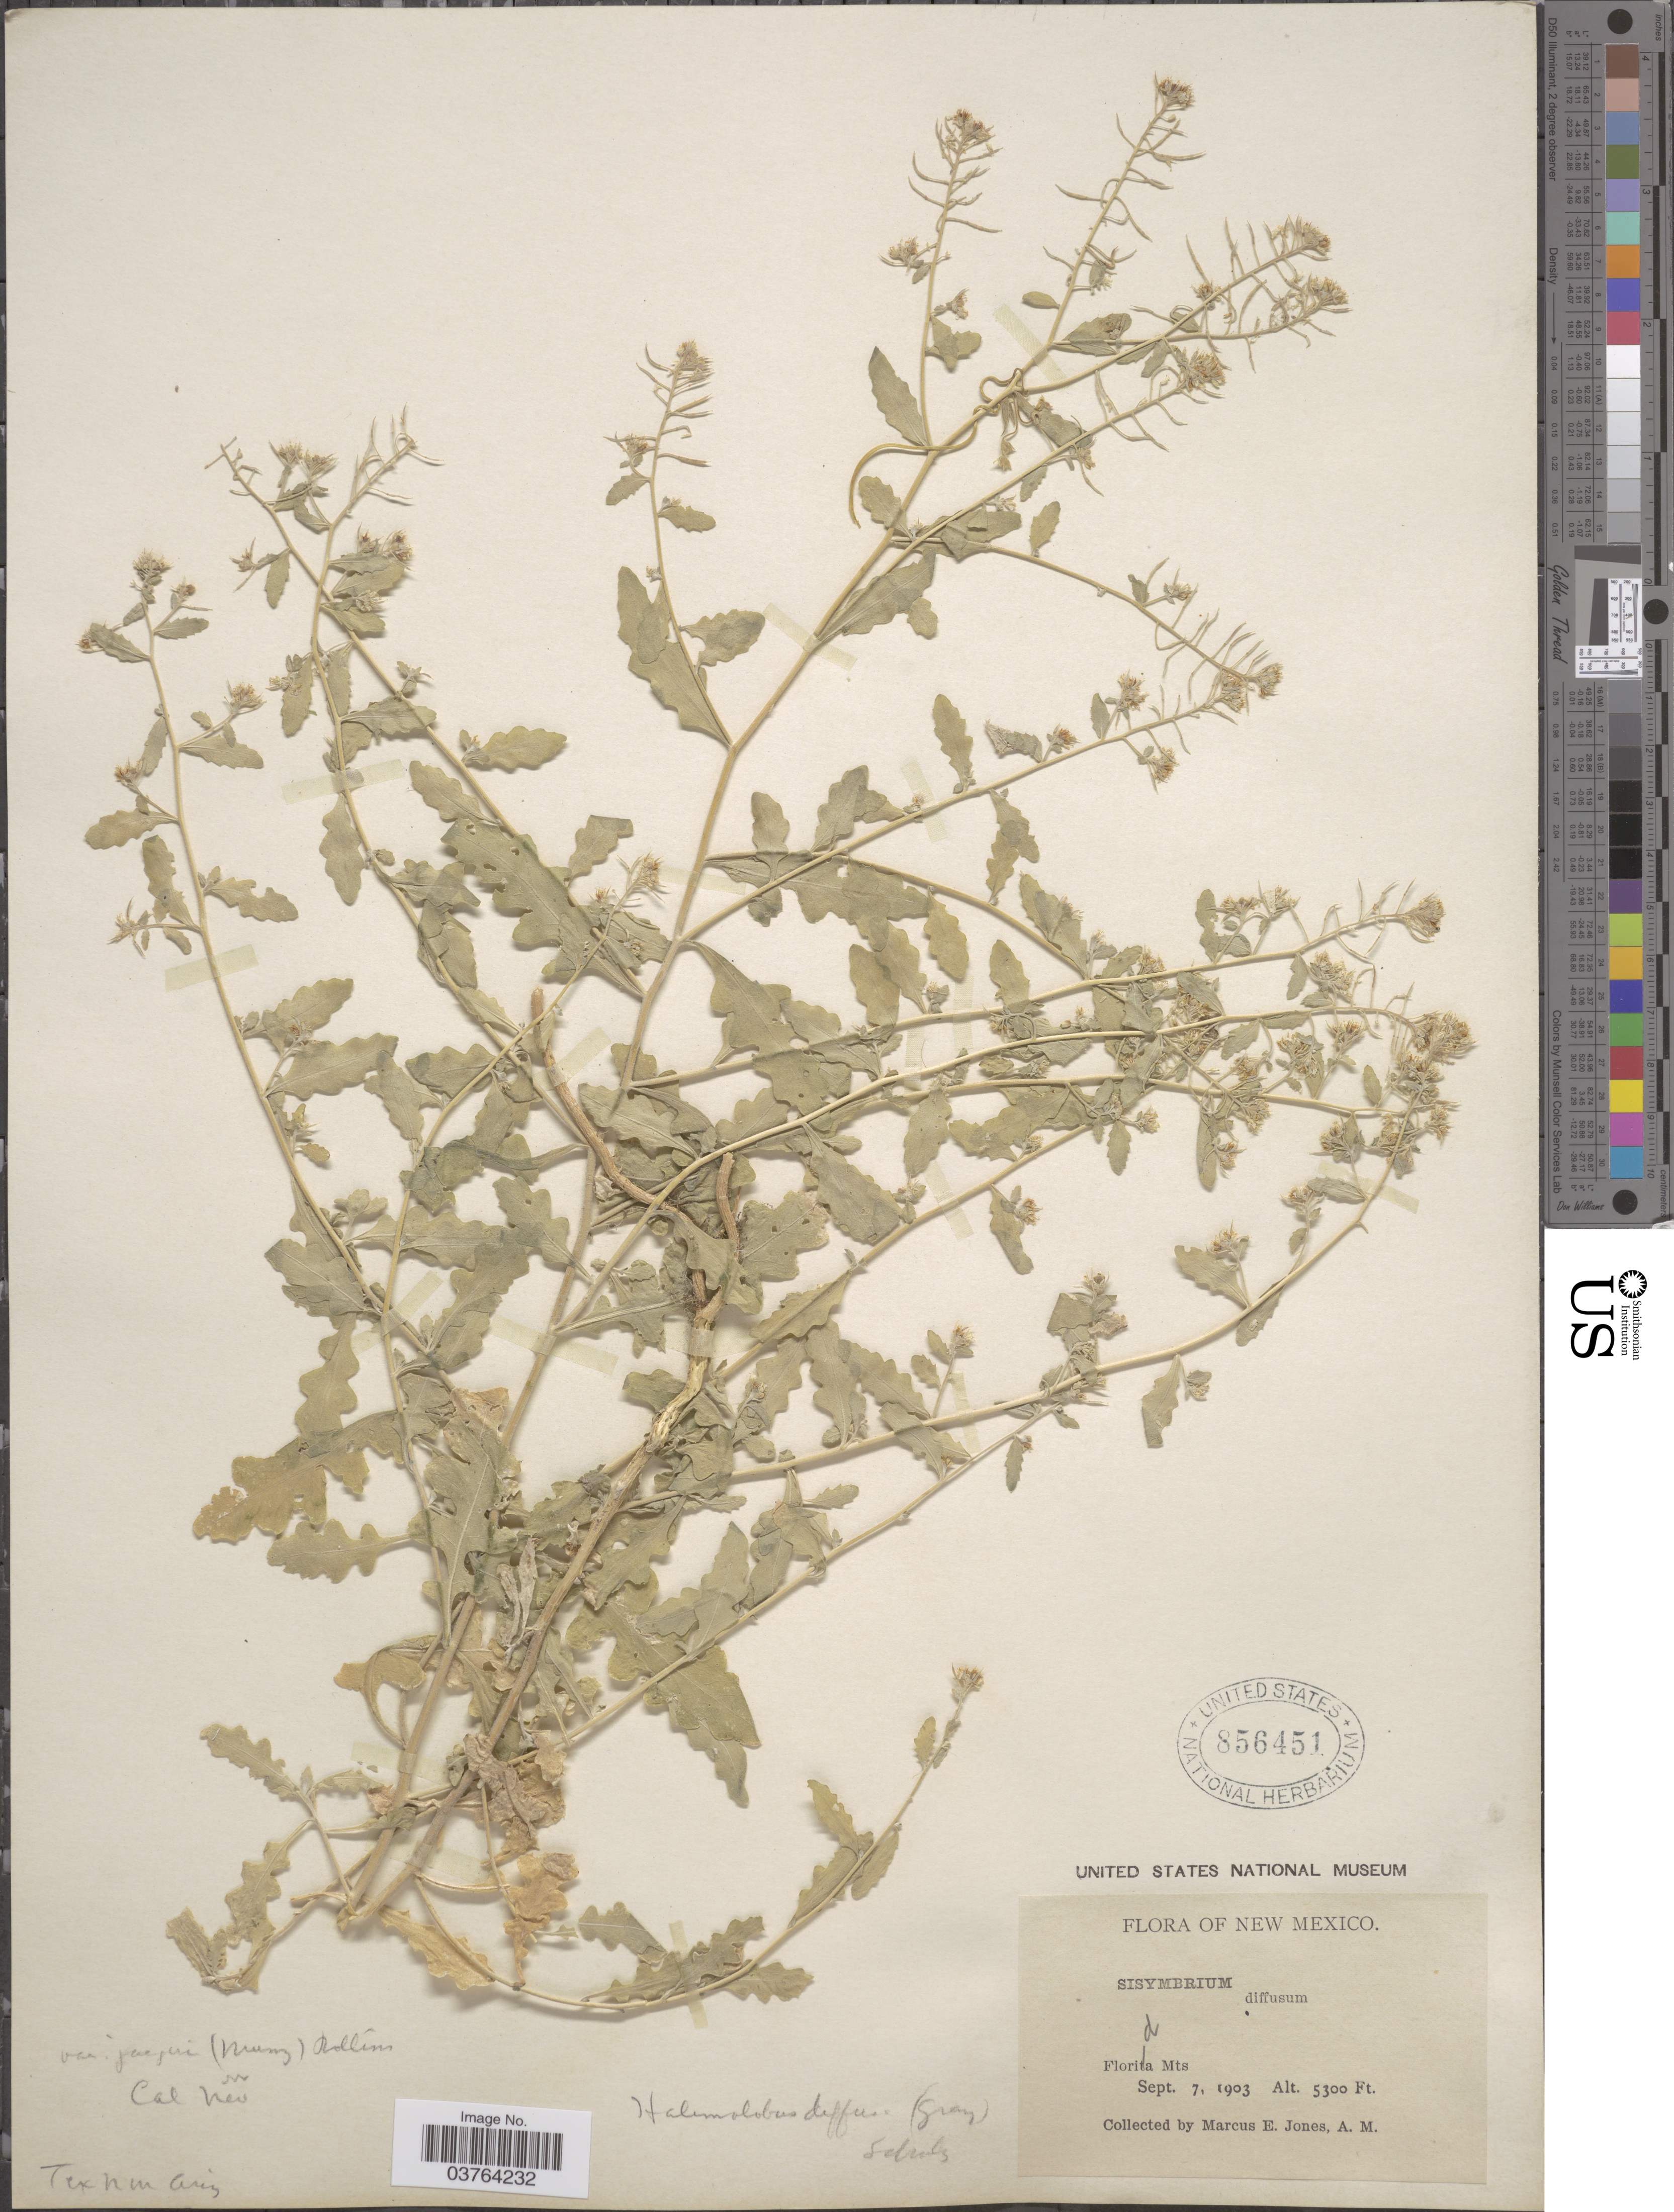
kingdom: Plantae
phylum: Tracheophyta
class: Magnoliopsida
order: Brassicales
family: Brassicaceae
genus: Halimolobos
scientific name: Halimolobos diffusa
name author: (A. Gray) O.E. Schulz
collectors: M. E. Jones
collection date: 1903-09-07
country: United States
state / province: New Mexico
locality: Florida Mts.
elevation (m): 1615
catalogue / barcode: US 856451